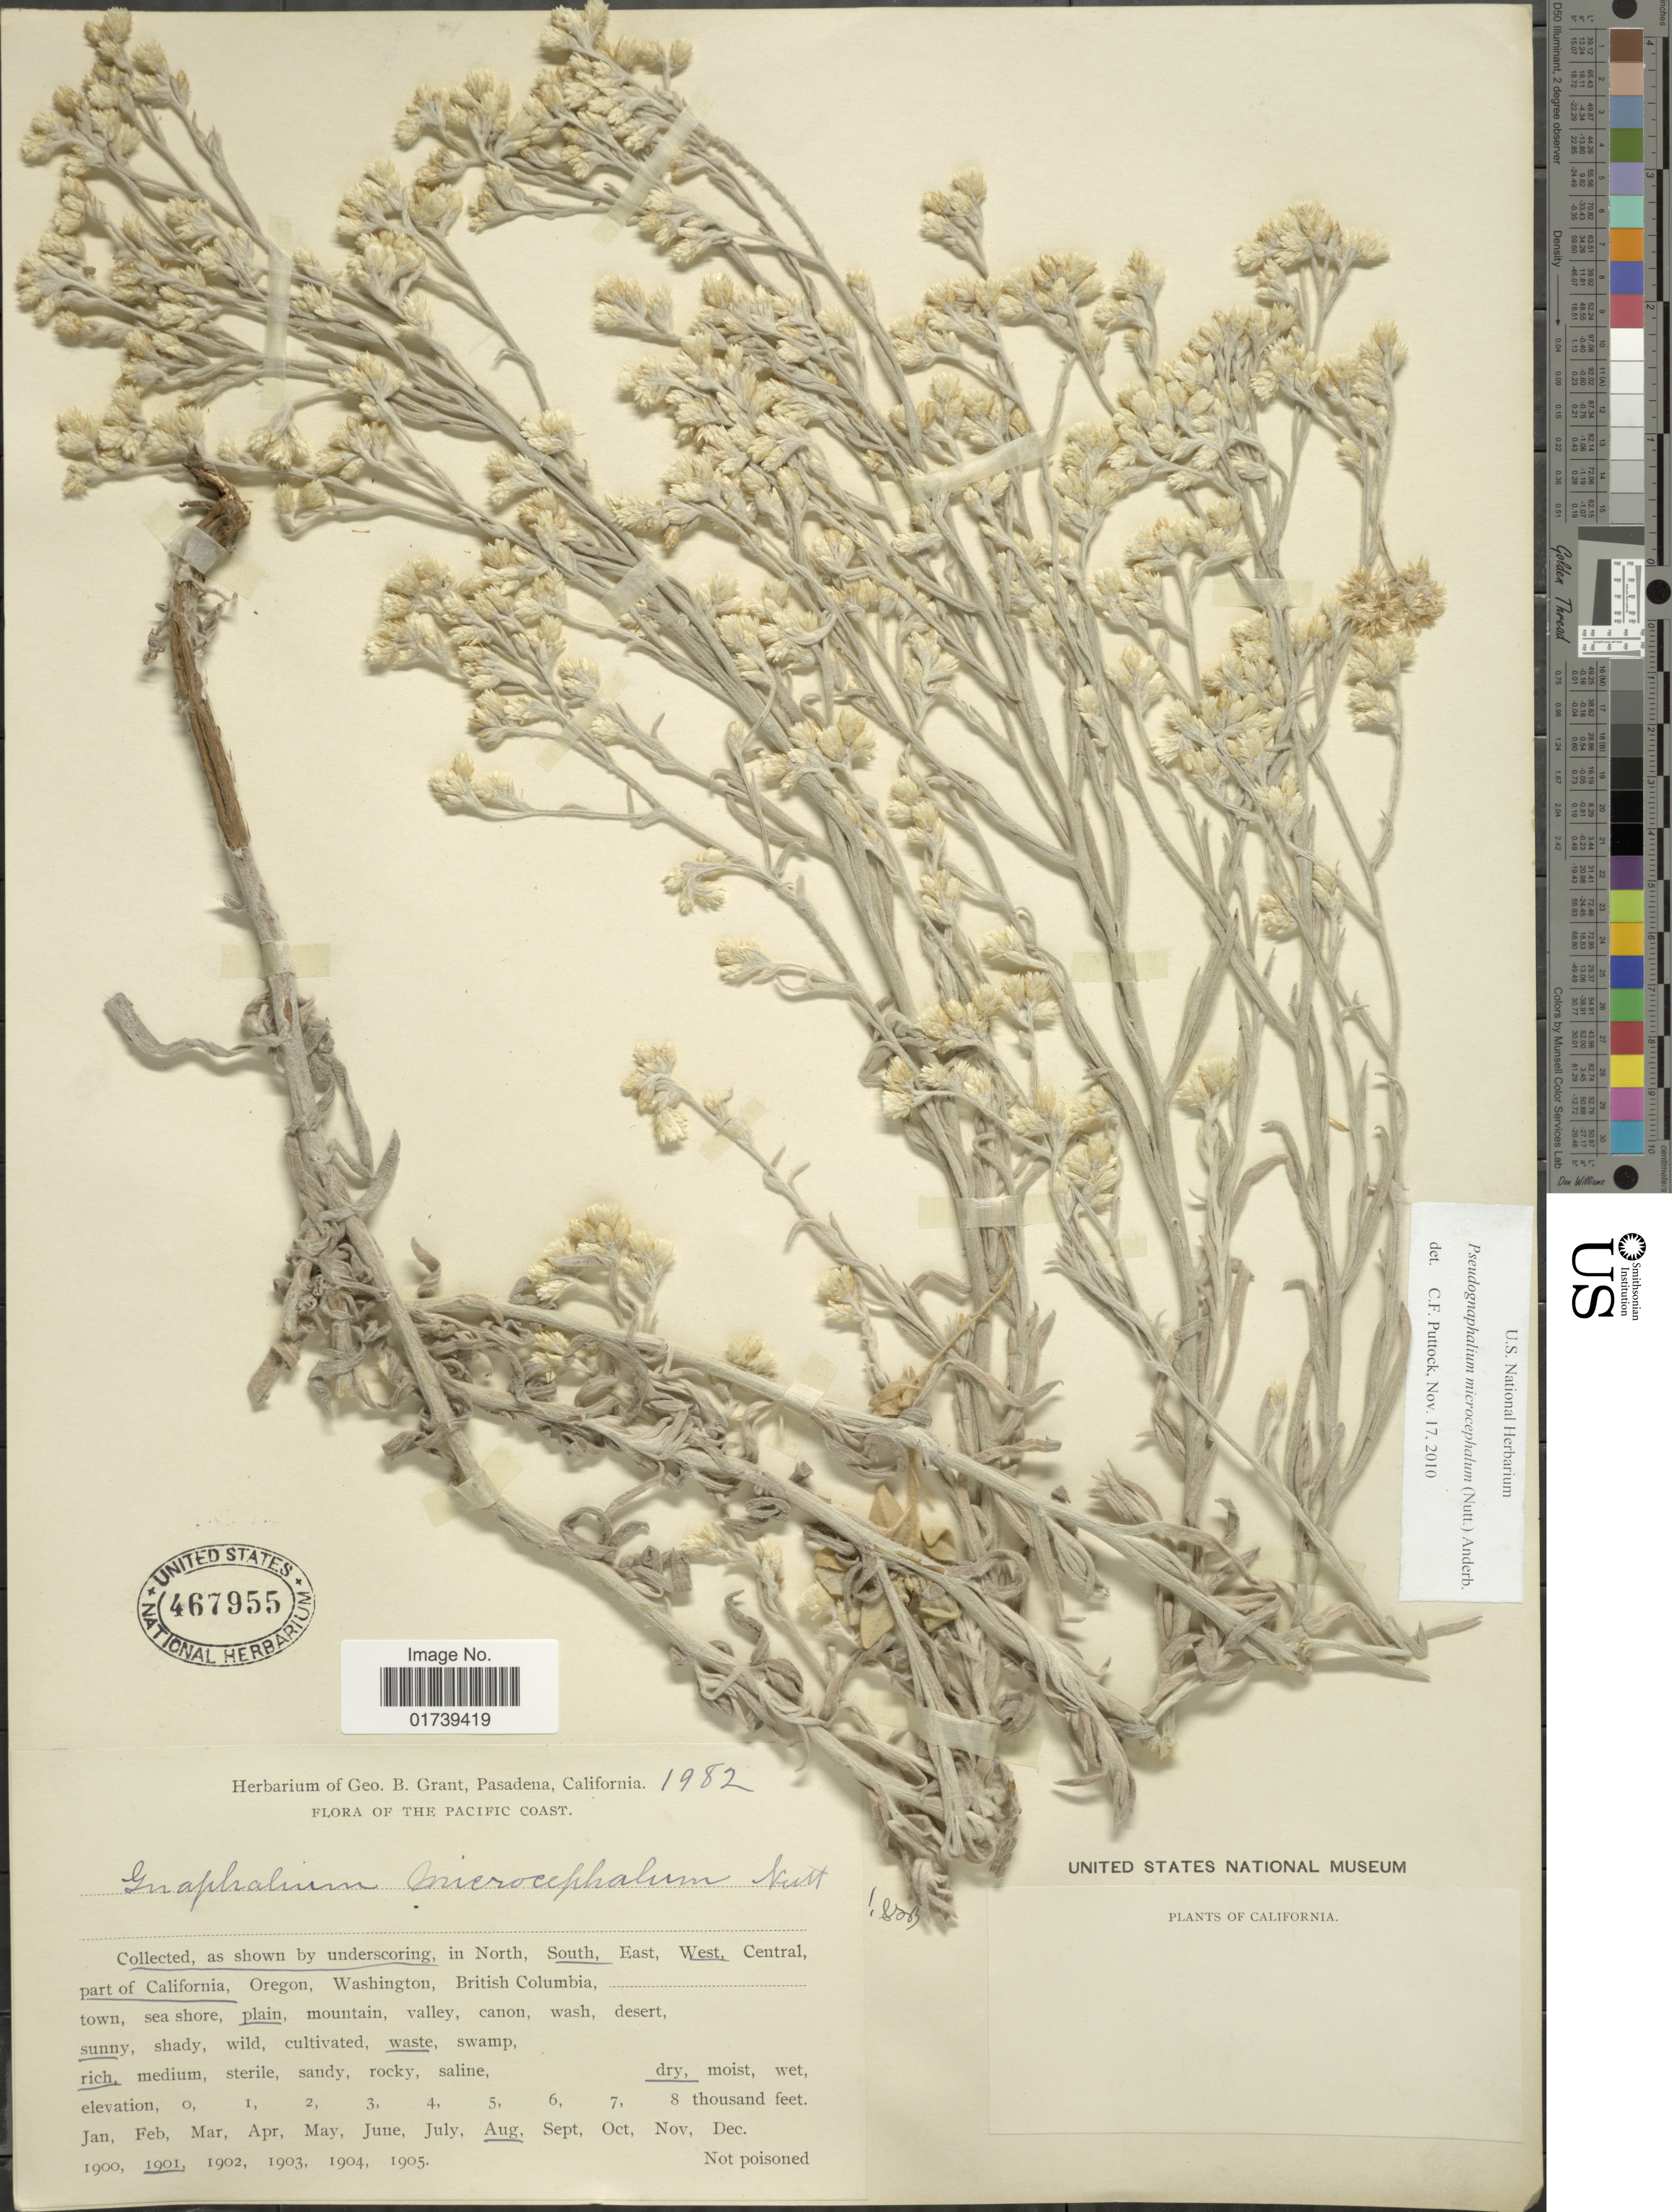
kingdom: Plantae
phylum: Tracheophyta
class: Magnoliopsida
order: Asterales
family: Asteraceae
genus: Pseudognaphalium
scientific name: Pseudognaphalium microcephalum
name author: (Nutt.) Anderb.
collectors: ex Herb. J.M. Grant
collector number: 1982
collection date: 1901-08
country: United States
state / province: California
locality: Pacific Coast, South, West, part of California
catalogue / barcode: US 467955